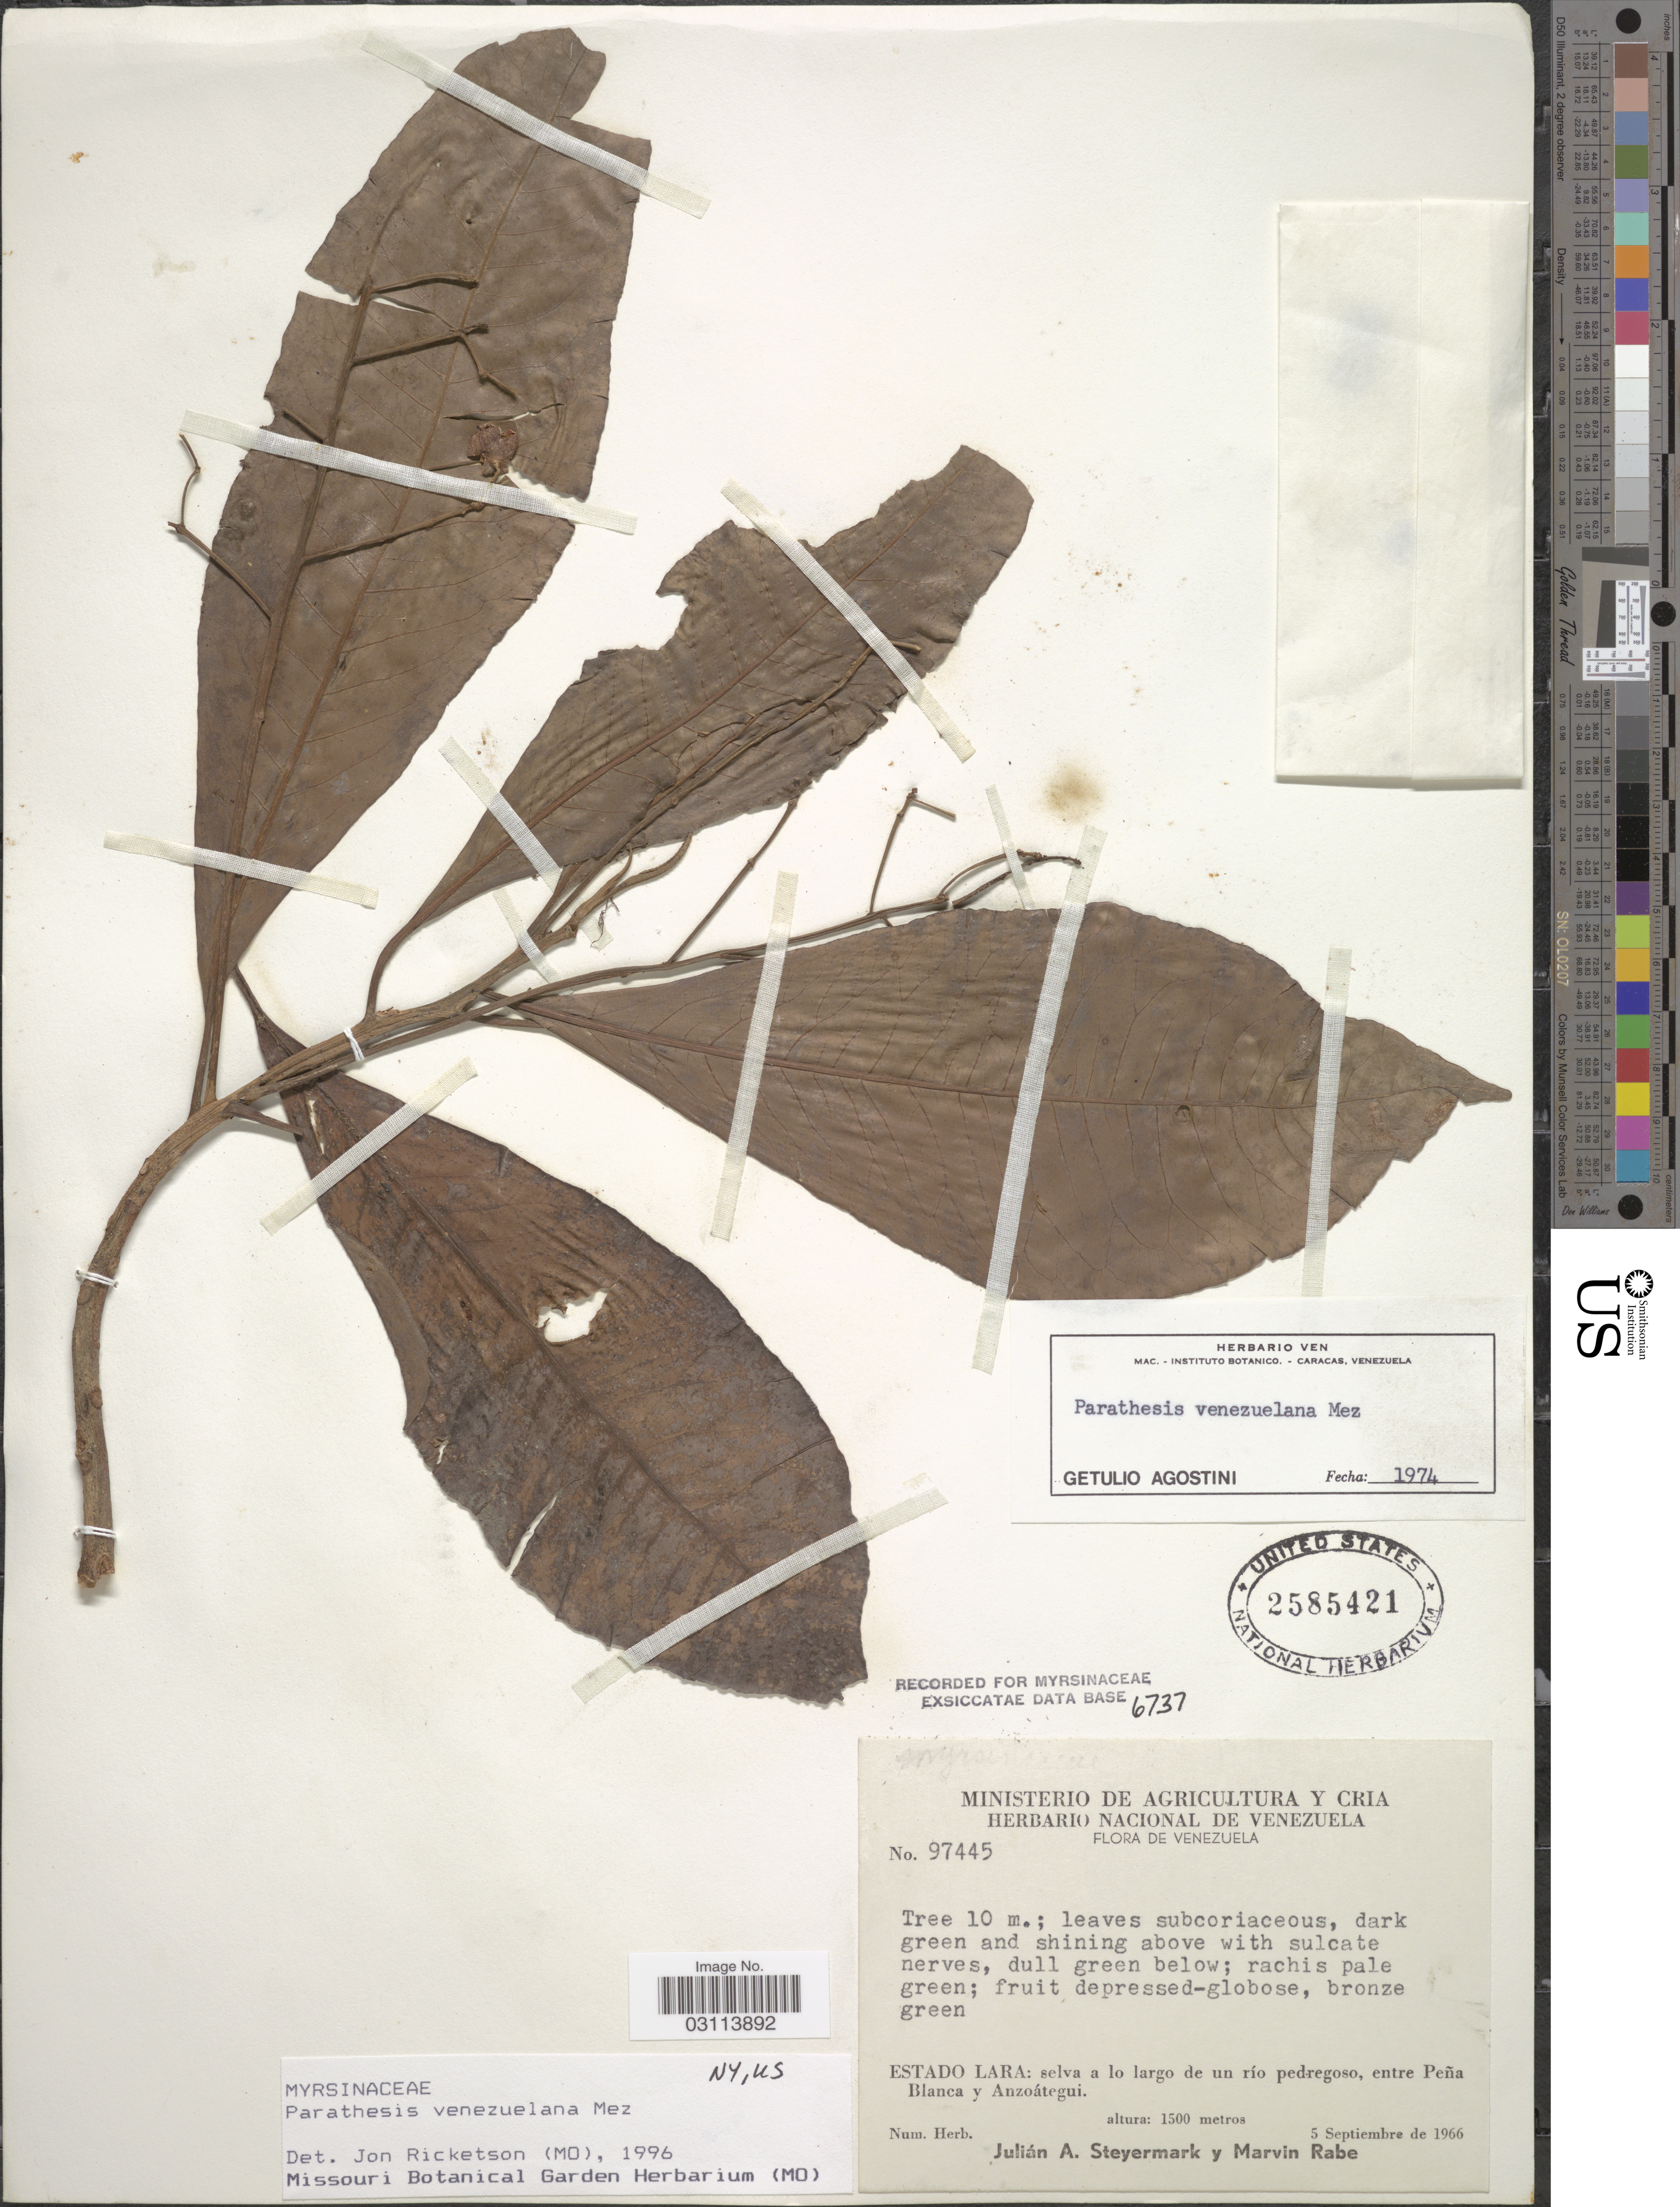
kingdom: Plantae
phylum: Tracheophyta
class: Magnoliopsida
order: Ericales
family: Primulaceae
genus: Parathesis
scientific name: Parathesis venezuelana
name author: Mez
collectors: J. Steyermark & M. Rabe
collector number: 97445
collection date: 1966-09-05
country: Venezuela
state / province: Lara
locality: Selva a lo largo de un río pedregoso, entre Peña Blanca y Anzoátegui.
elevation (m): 1500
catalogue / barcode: US 2585421